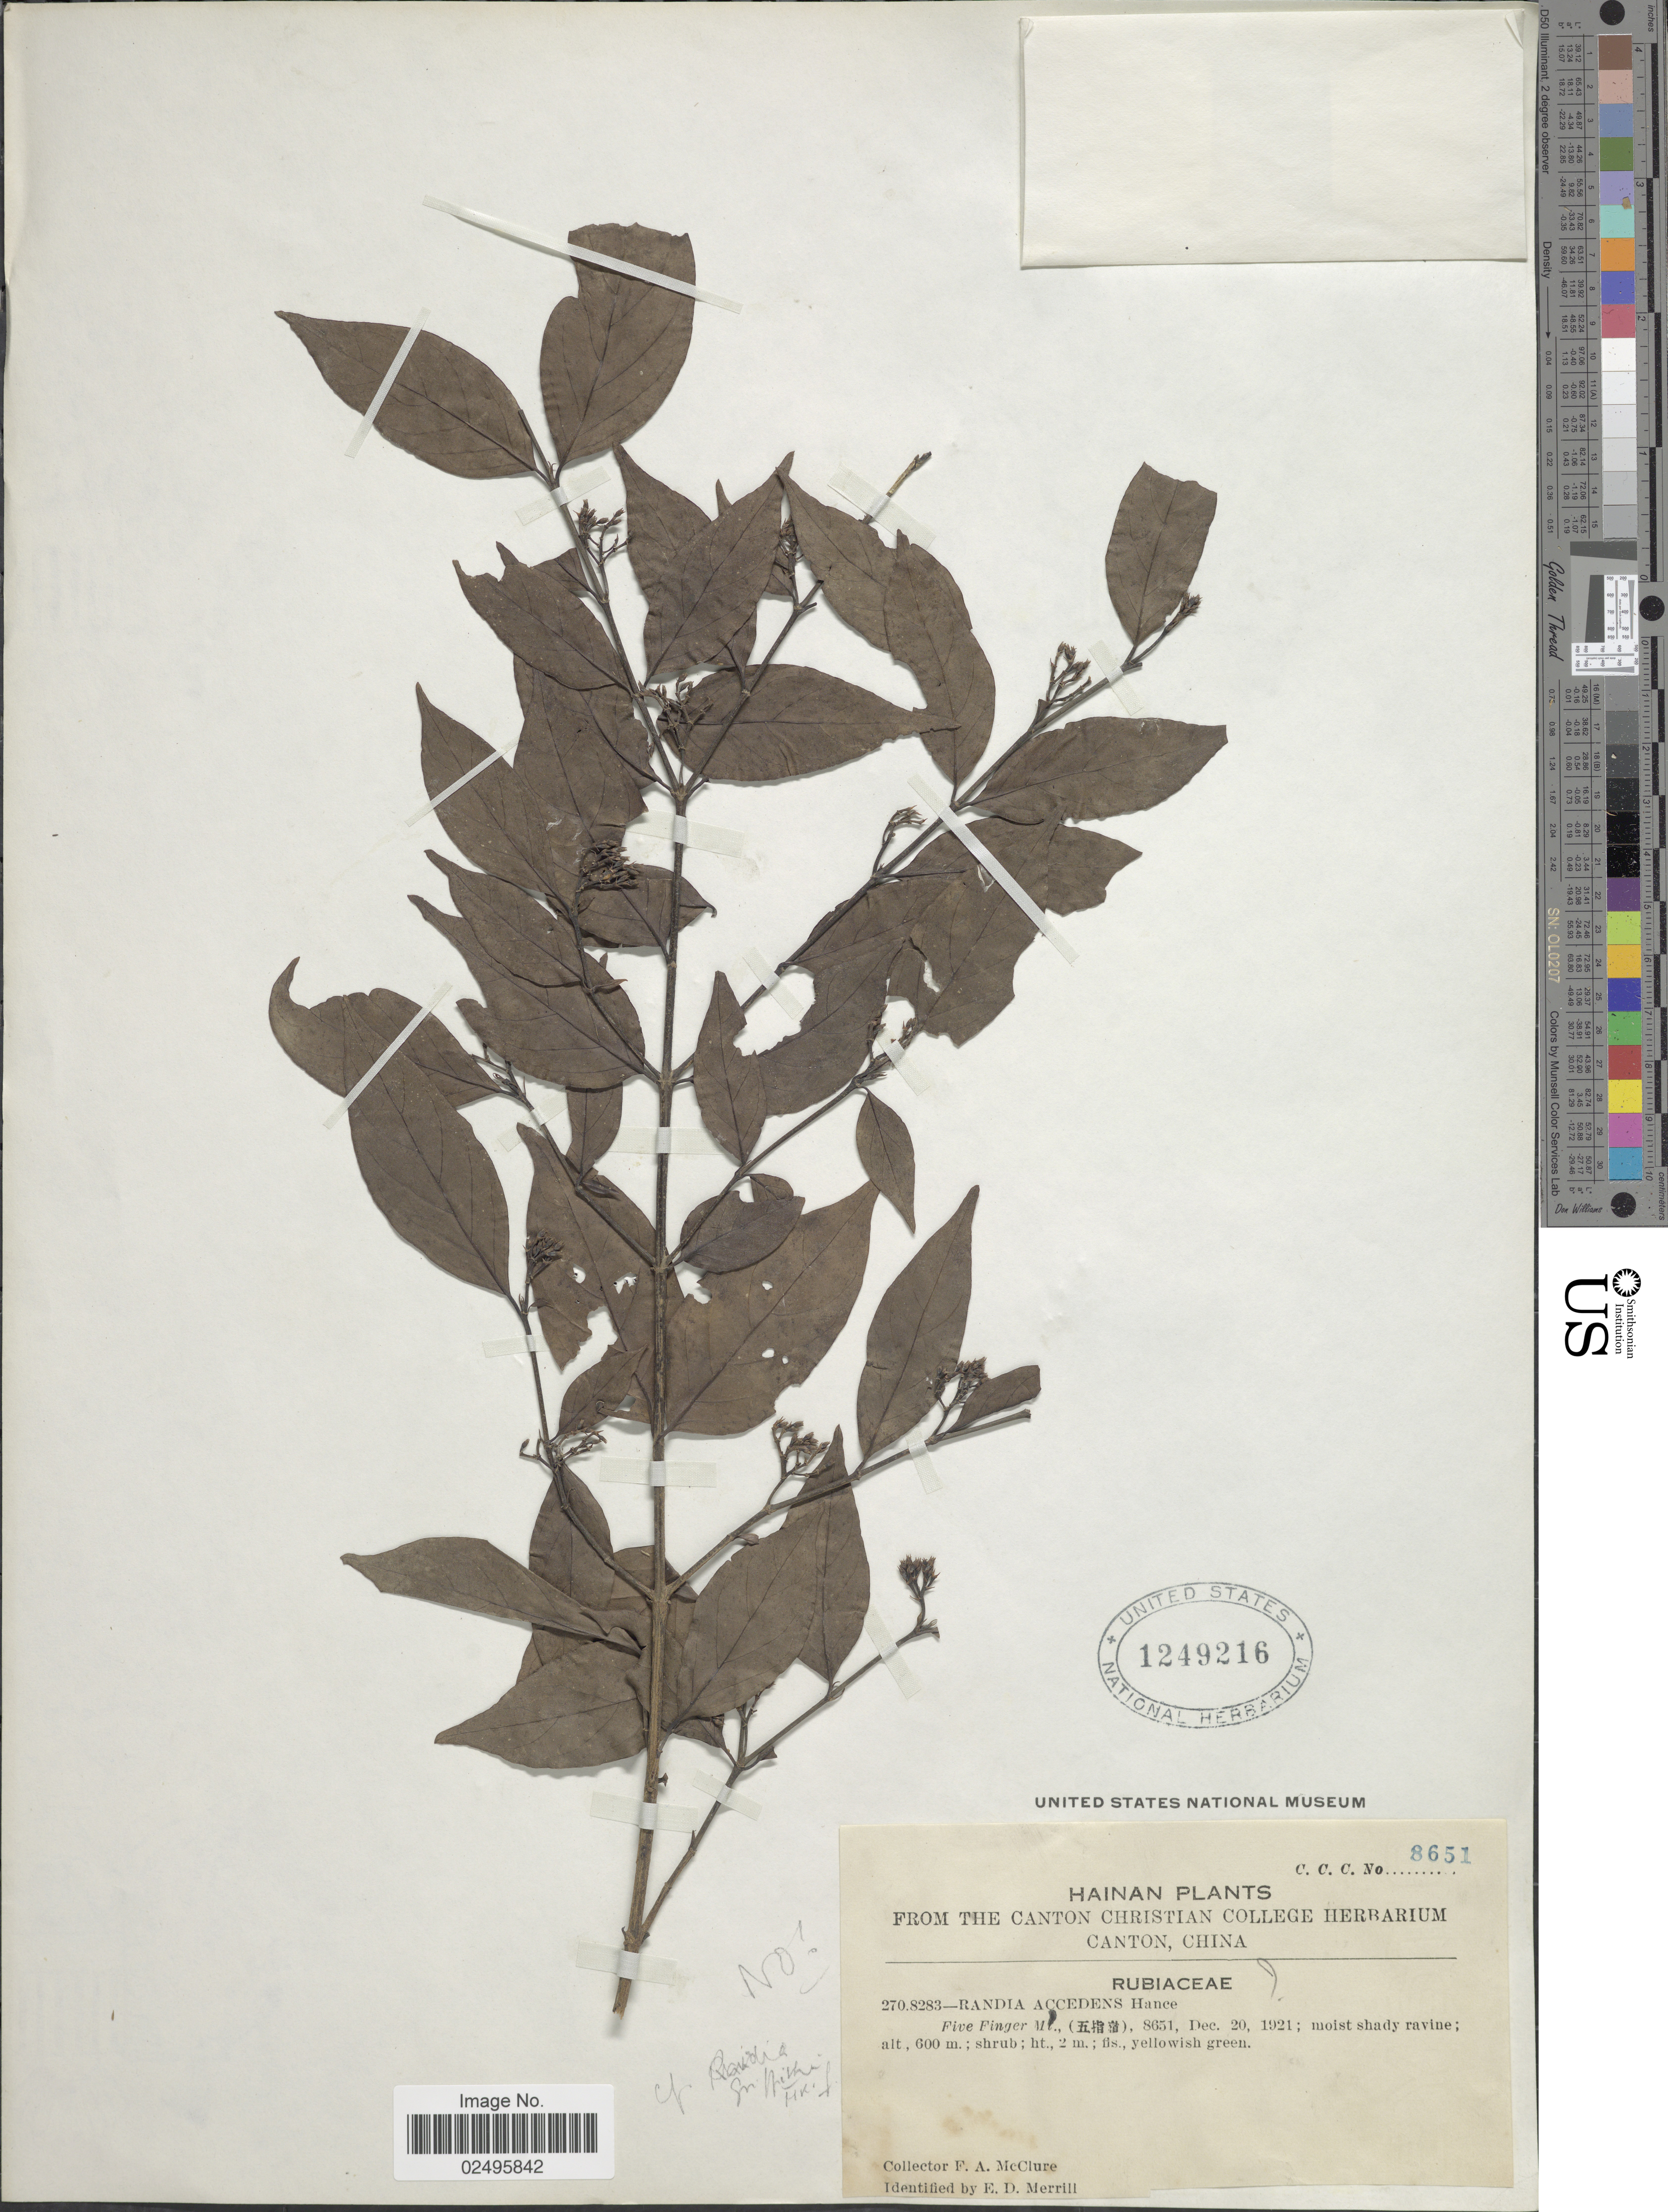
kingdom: Plantae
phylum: Tracheophyta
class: Magnoliopsida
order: Gentianales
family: Rubiaceae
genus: Randia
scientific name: Randia sp.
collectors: F. A. McClure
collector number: C.C.C. 8651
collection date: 1921-12-20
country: China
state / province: Hainan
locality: Five Finger Mt.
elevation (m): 600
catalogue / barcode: US 1249216